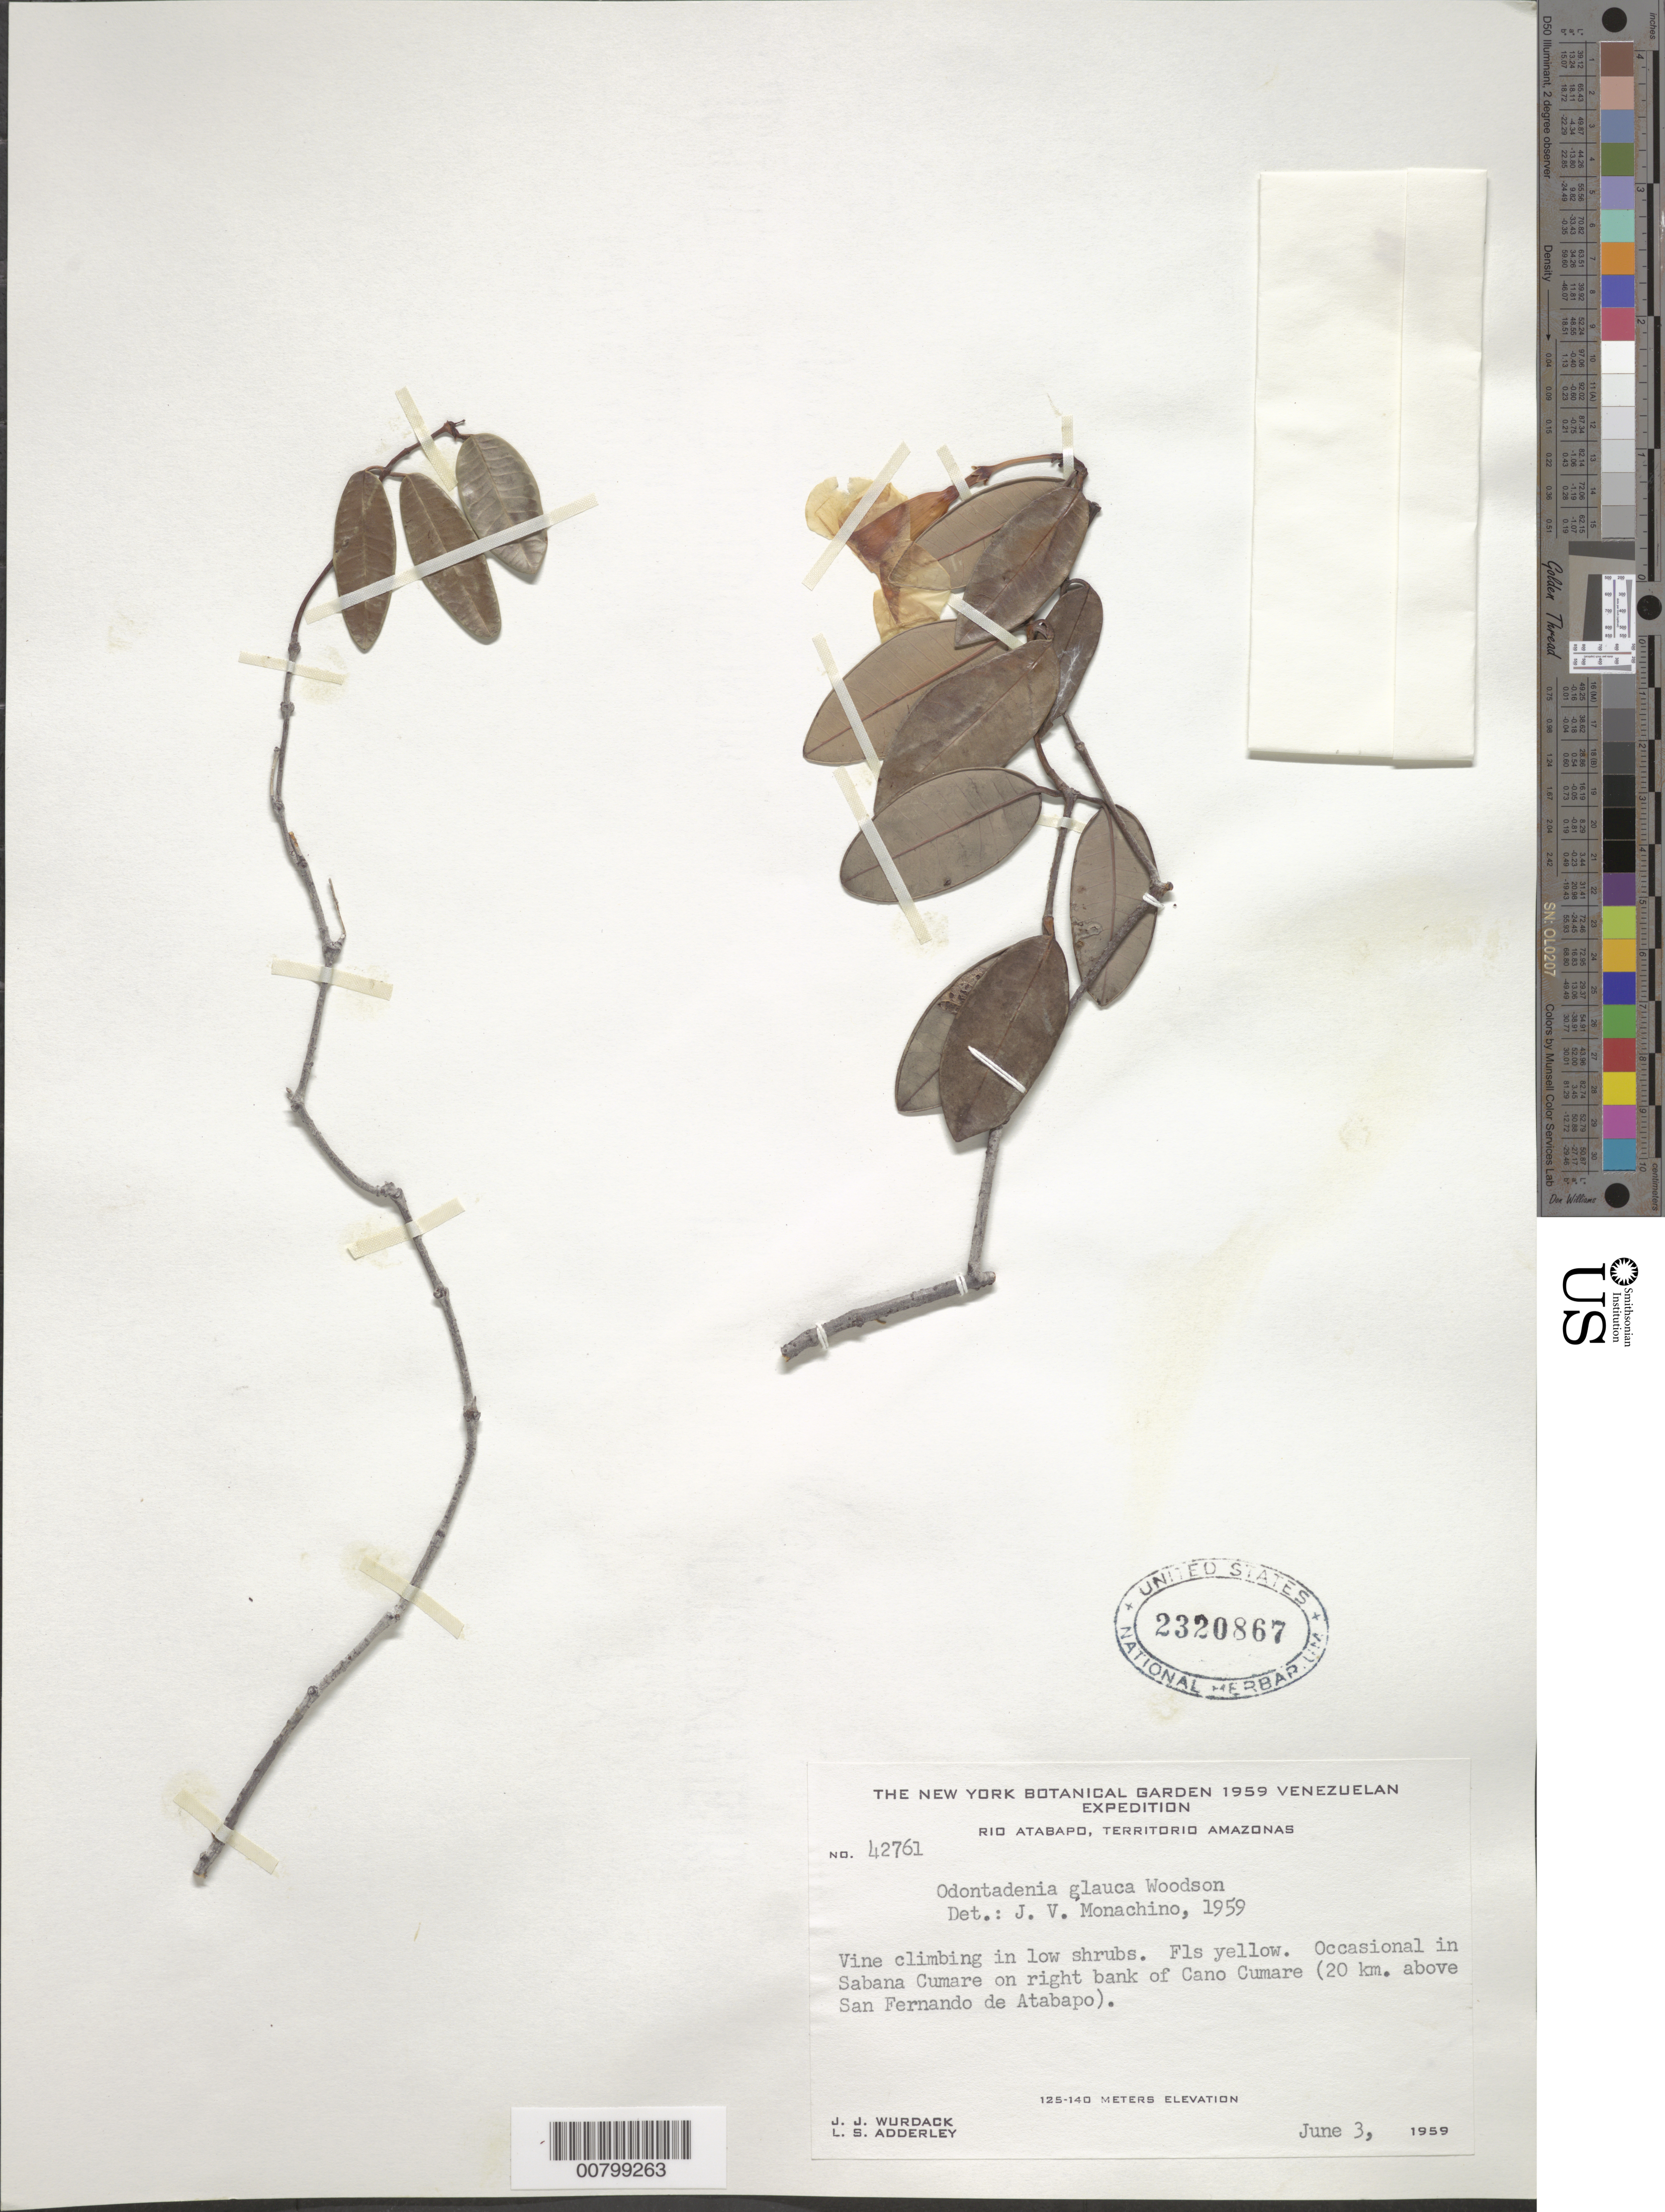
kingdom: Plantae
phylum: Tracheophyta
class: Magnoliopsida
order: Gentianales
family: Apocynaceae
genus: Odontadenia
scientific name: Odontadenia glauca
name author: Woodson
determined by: Monachino, J. V.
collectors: J. J. Wurdack & L. S. Adderley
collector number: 42761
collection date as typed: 3-Jun-59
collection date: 1959-06-03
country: Venezuela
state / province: Amazonas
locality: Sabana Cumare on right bank of Caño Cumare, Río Atabapo, 20 km above San Fernando de Atabapo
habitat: Low shrubs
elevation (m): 125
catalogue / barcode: US 2320867